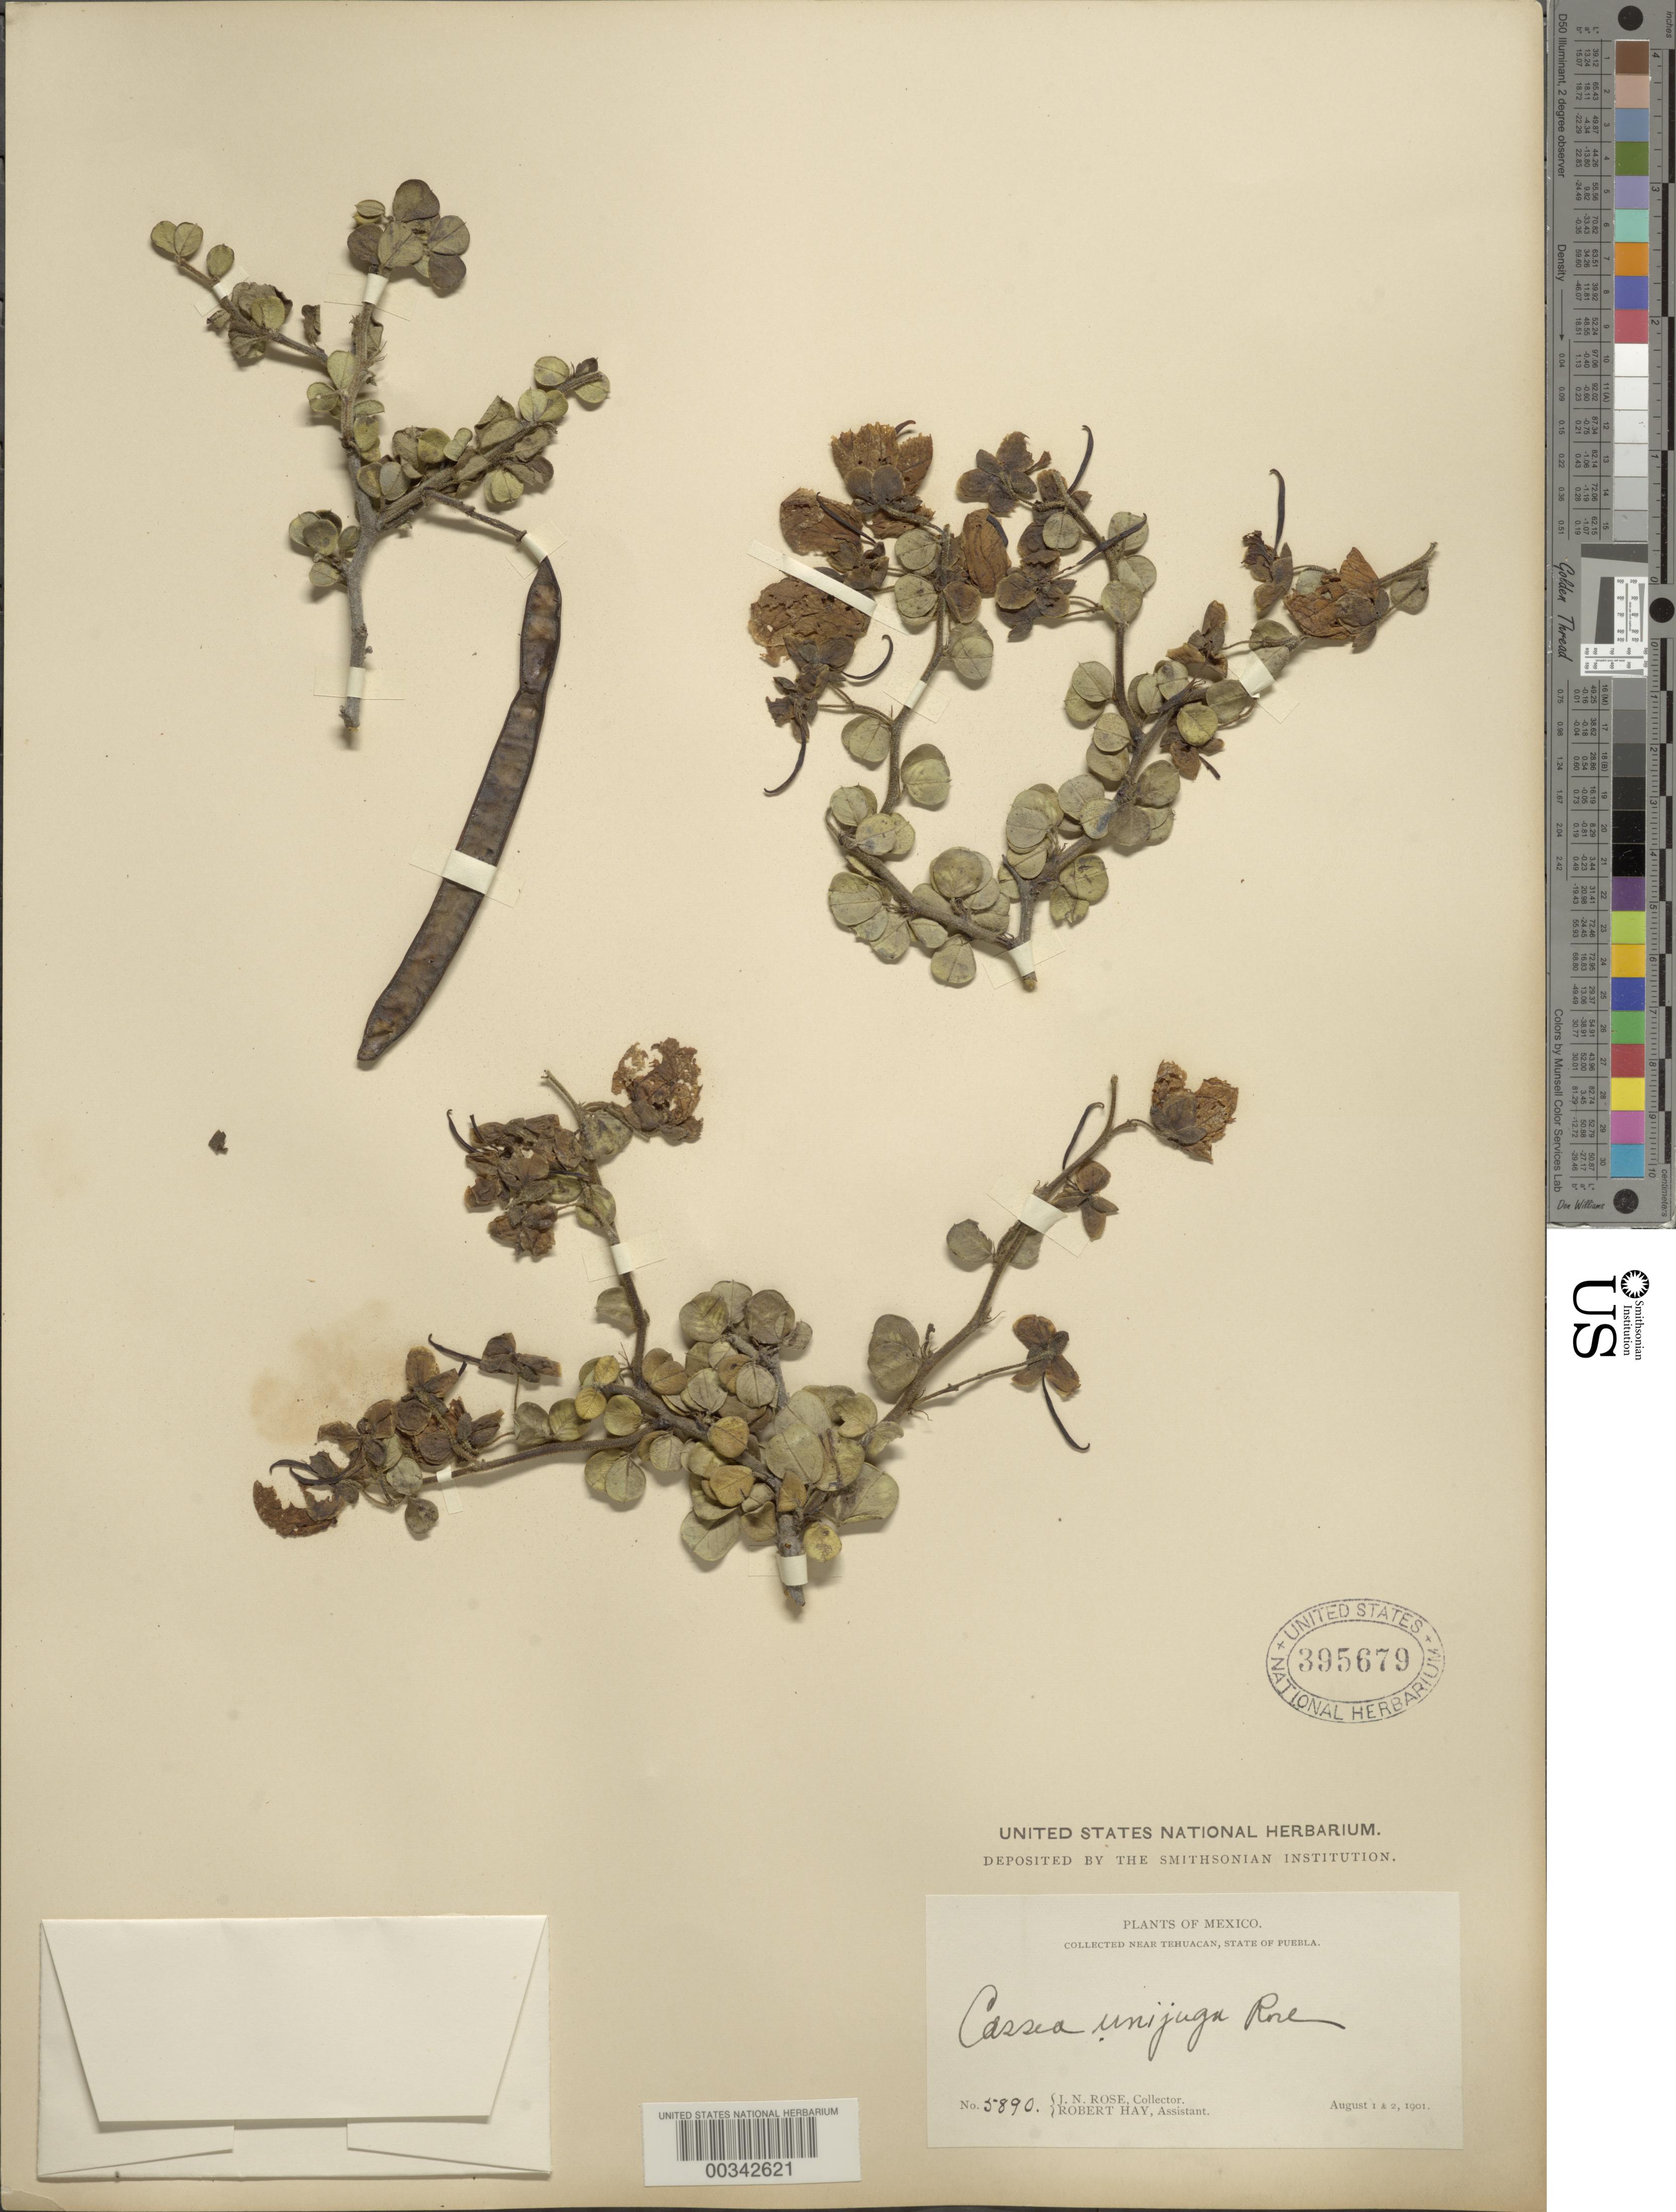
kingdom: Plantae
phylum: Tracheophyta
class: Magnoliopsida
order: Fabales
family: Fabaceae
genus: Senna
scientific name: Senna unijuga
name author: (Rose) H.S. Irwin & Barneby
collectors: J. N. Rose & R. H. Hay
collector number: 5890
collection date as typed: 01 Aug 1901 to 02 Aug 1901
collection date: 1901-08-01/1901-08-02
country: Mexico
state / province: Puebla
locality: Near Tehuacan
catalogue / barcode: US 395679